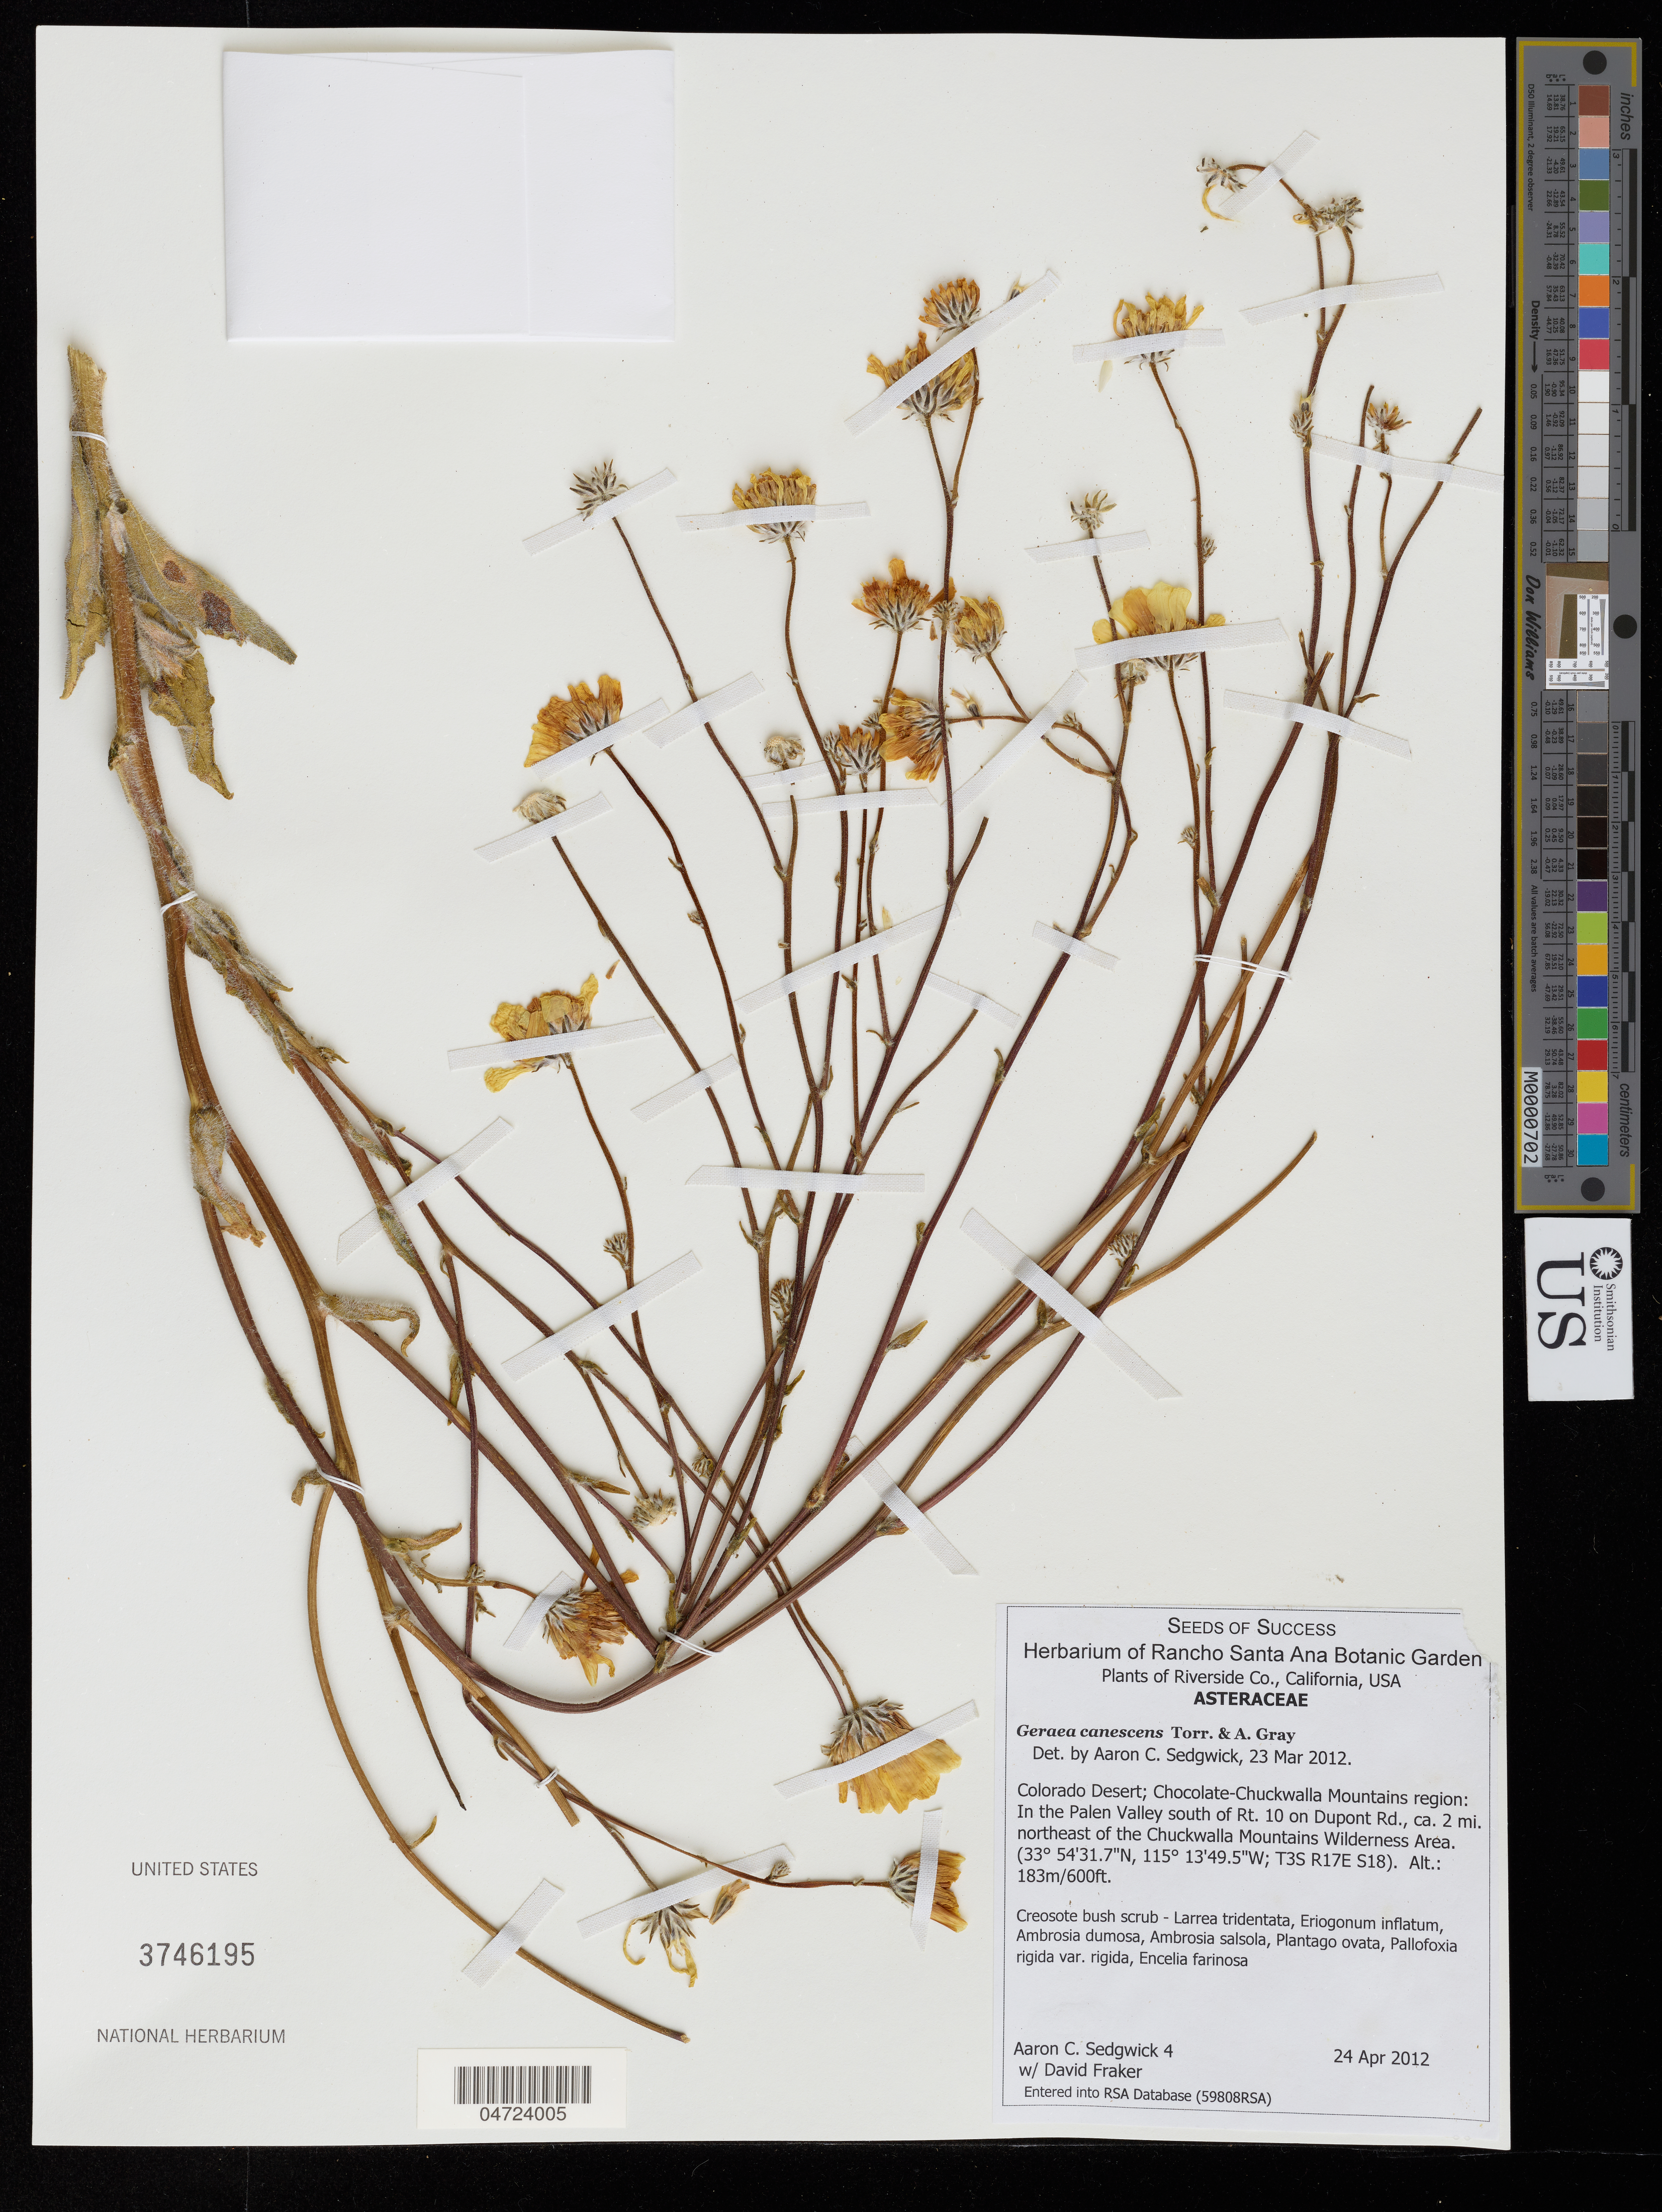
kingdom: Plantae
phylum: Tracheophyta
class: Magnoliopsida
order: Asterales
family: Asteraceae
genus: Geraea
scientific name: Geraea canescens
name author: Torr. & A. Gray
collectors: A. Sedgwick & D. Fraker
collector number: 4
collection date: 2012-04-24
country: United States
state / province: California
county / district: Riverside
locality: Riverside Co. Colorado Desert; Chocolate-Chuckwalla Mountains region: In the Palen Valley south of Rt. 10 on Dupont Rd., ca 2 mi. northeast of the Chuckwalla Mountains Wilderness Area. (T3S R17E S18).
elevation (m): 183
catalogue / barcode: US 3746195